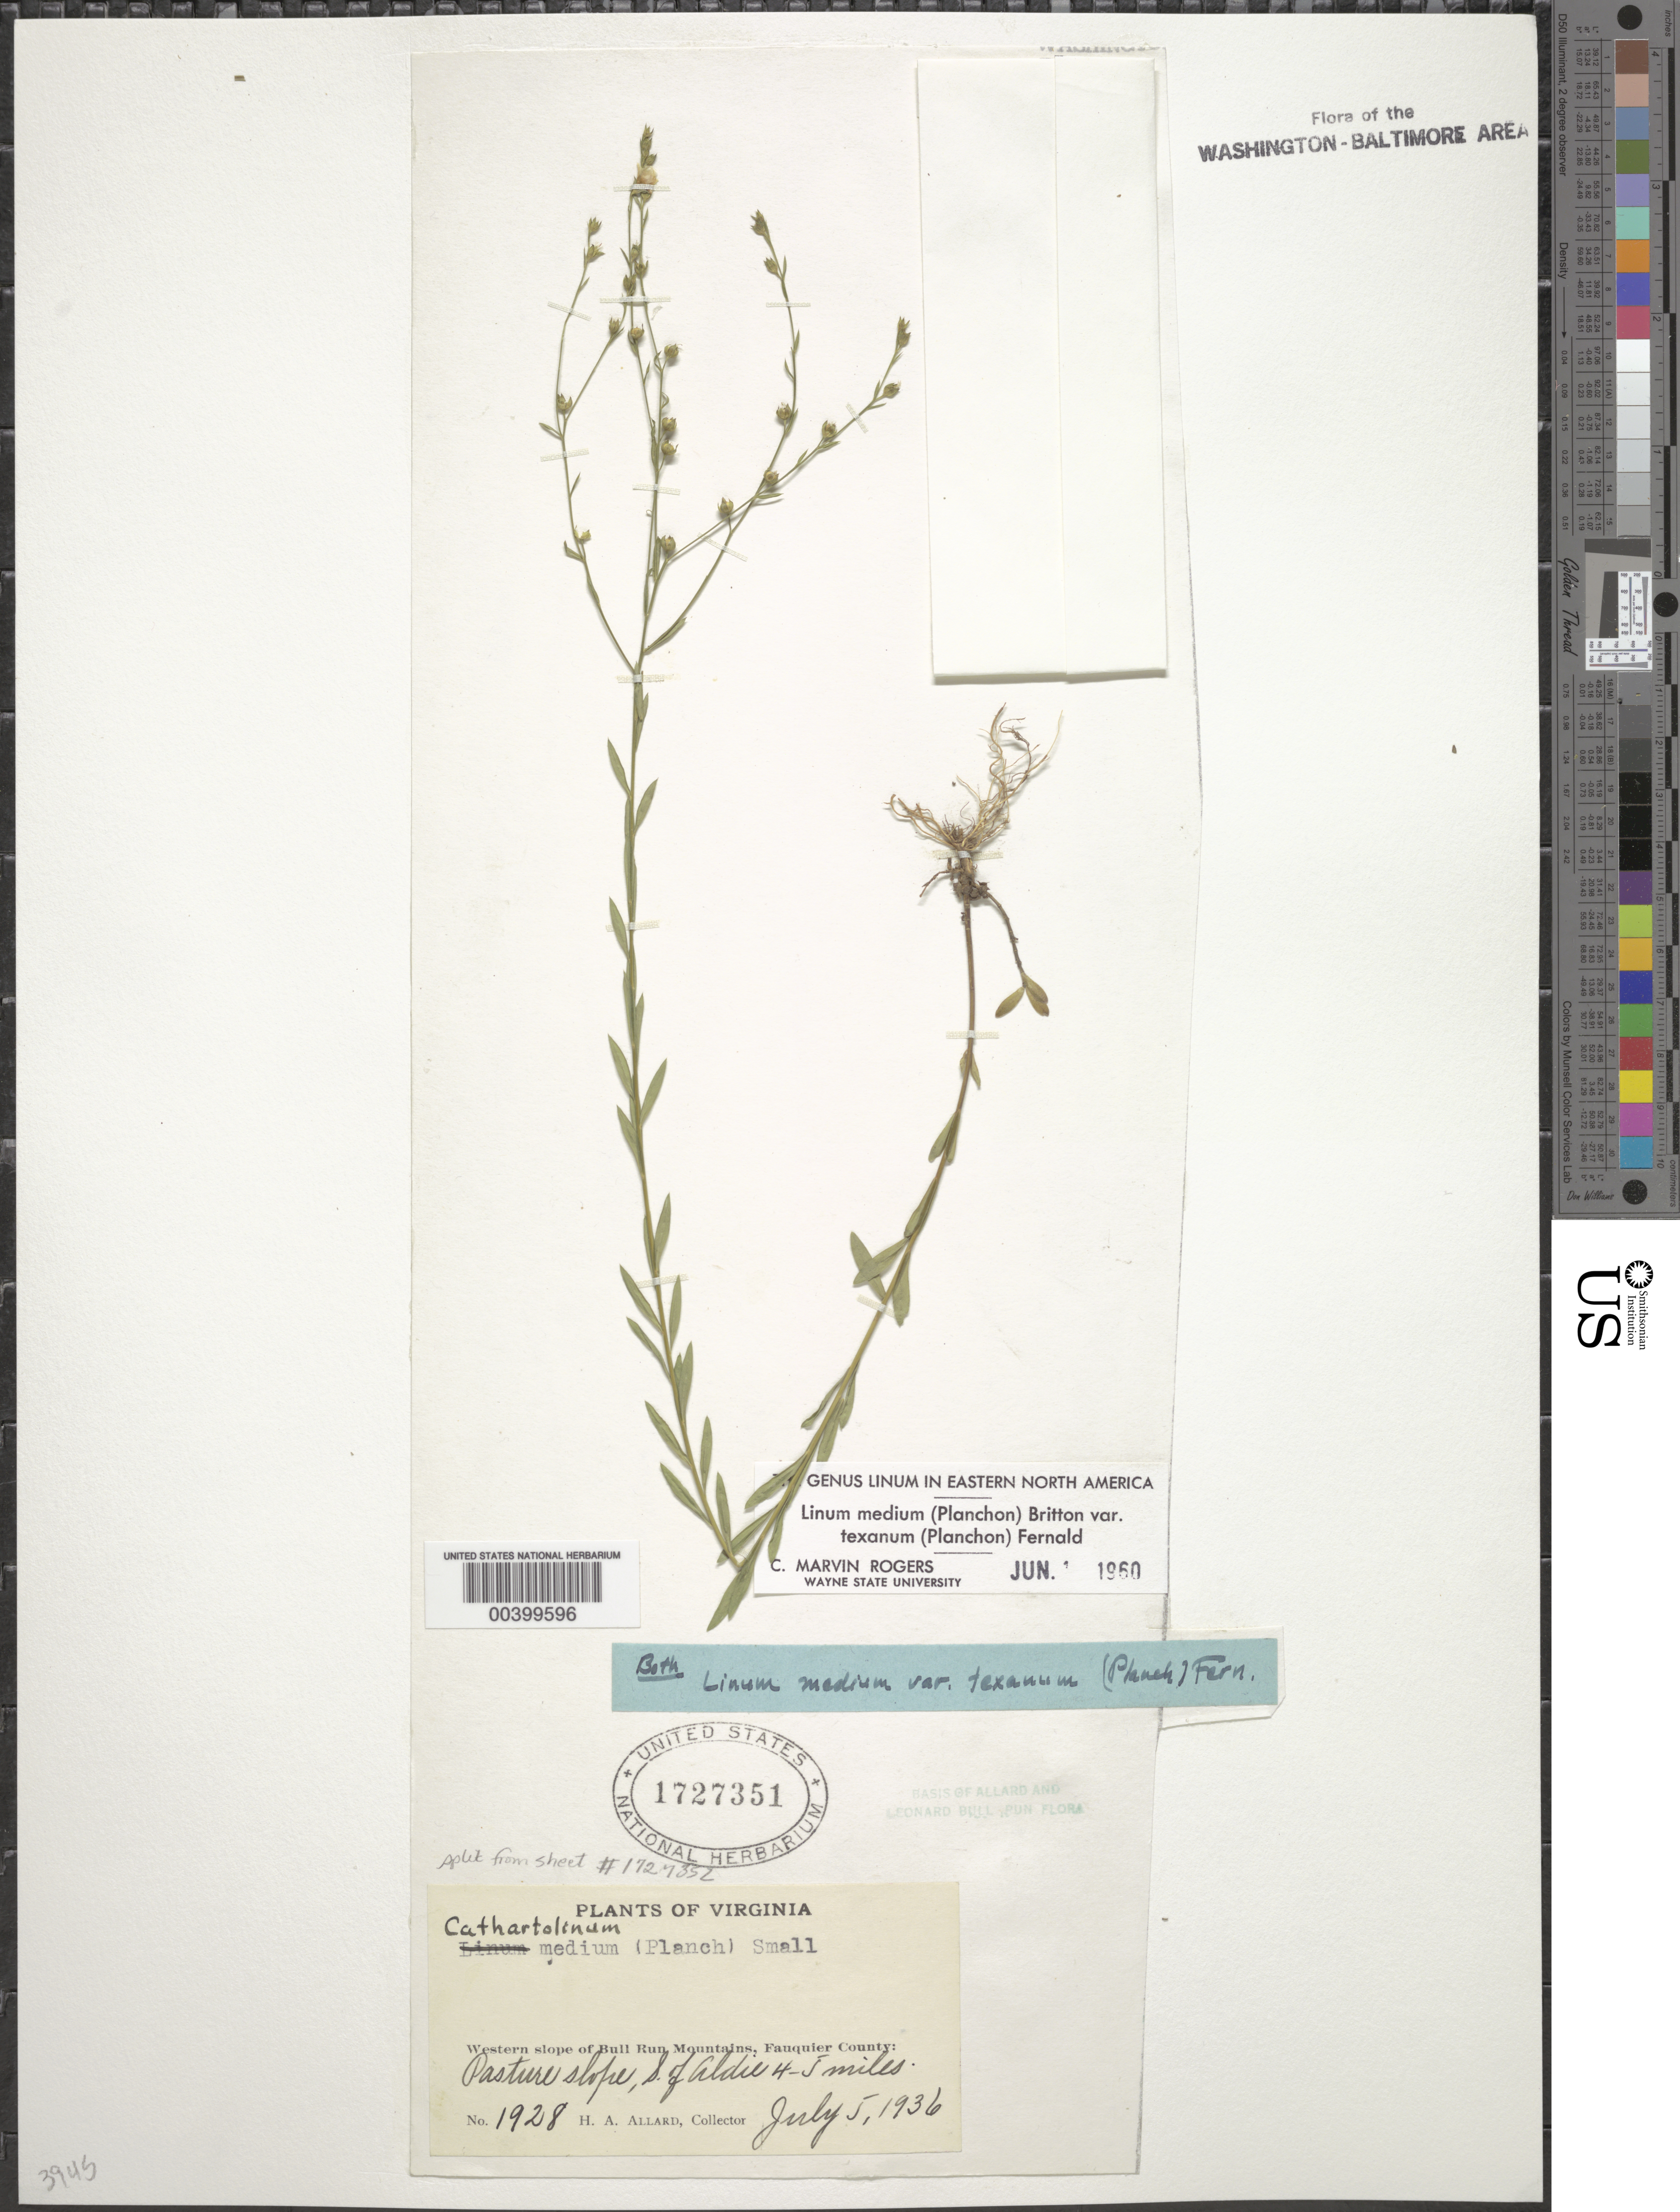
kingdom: Plantae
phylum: Tracheophyta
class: Magnoliopsida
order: Malpighiales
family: Linaceae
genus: Linum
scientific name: Linum medium var. texanum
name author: (Planch.) Fernald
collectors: H. A. Allard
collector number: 1928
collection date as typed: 05 Jul 1936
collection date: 1936-07-05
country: United States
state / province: Virginia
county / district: Fauquier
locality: South of Aldie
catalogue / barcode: US 1727351